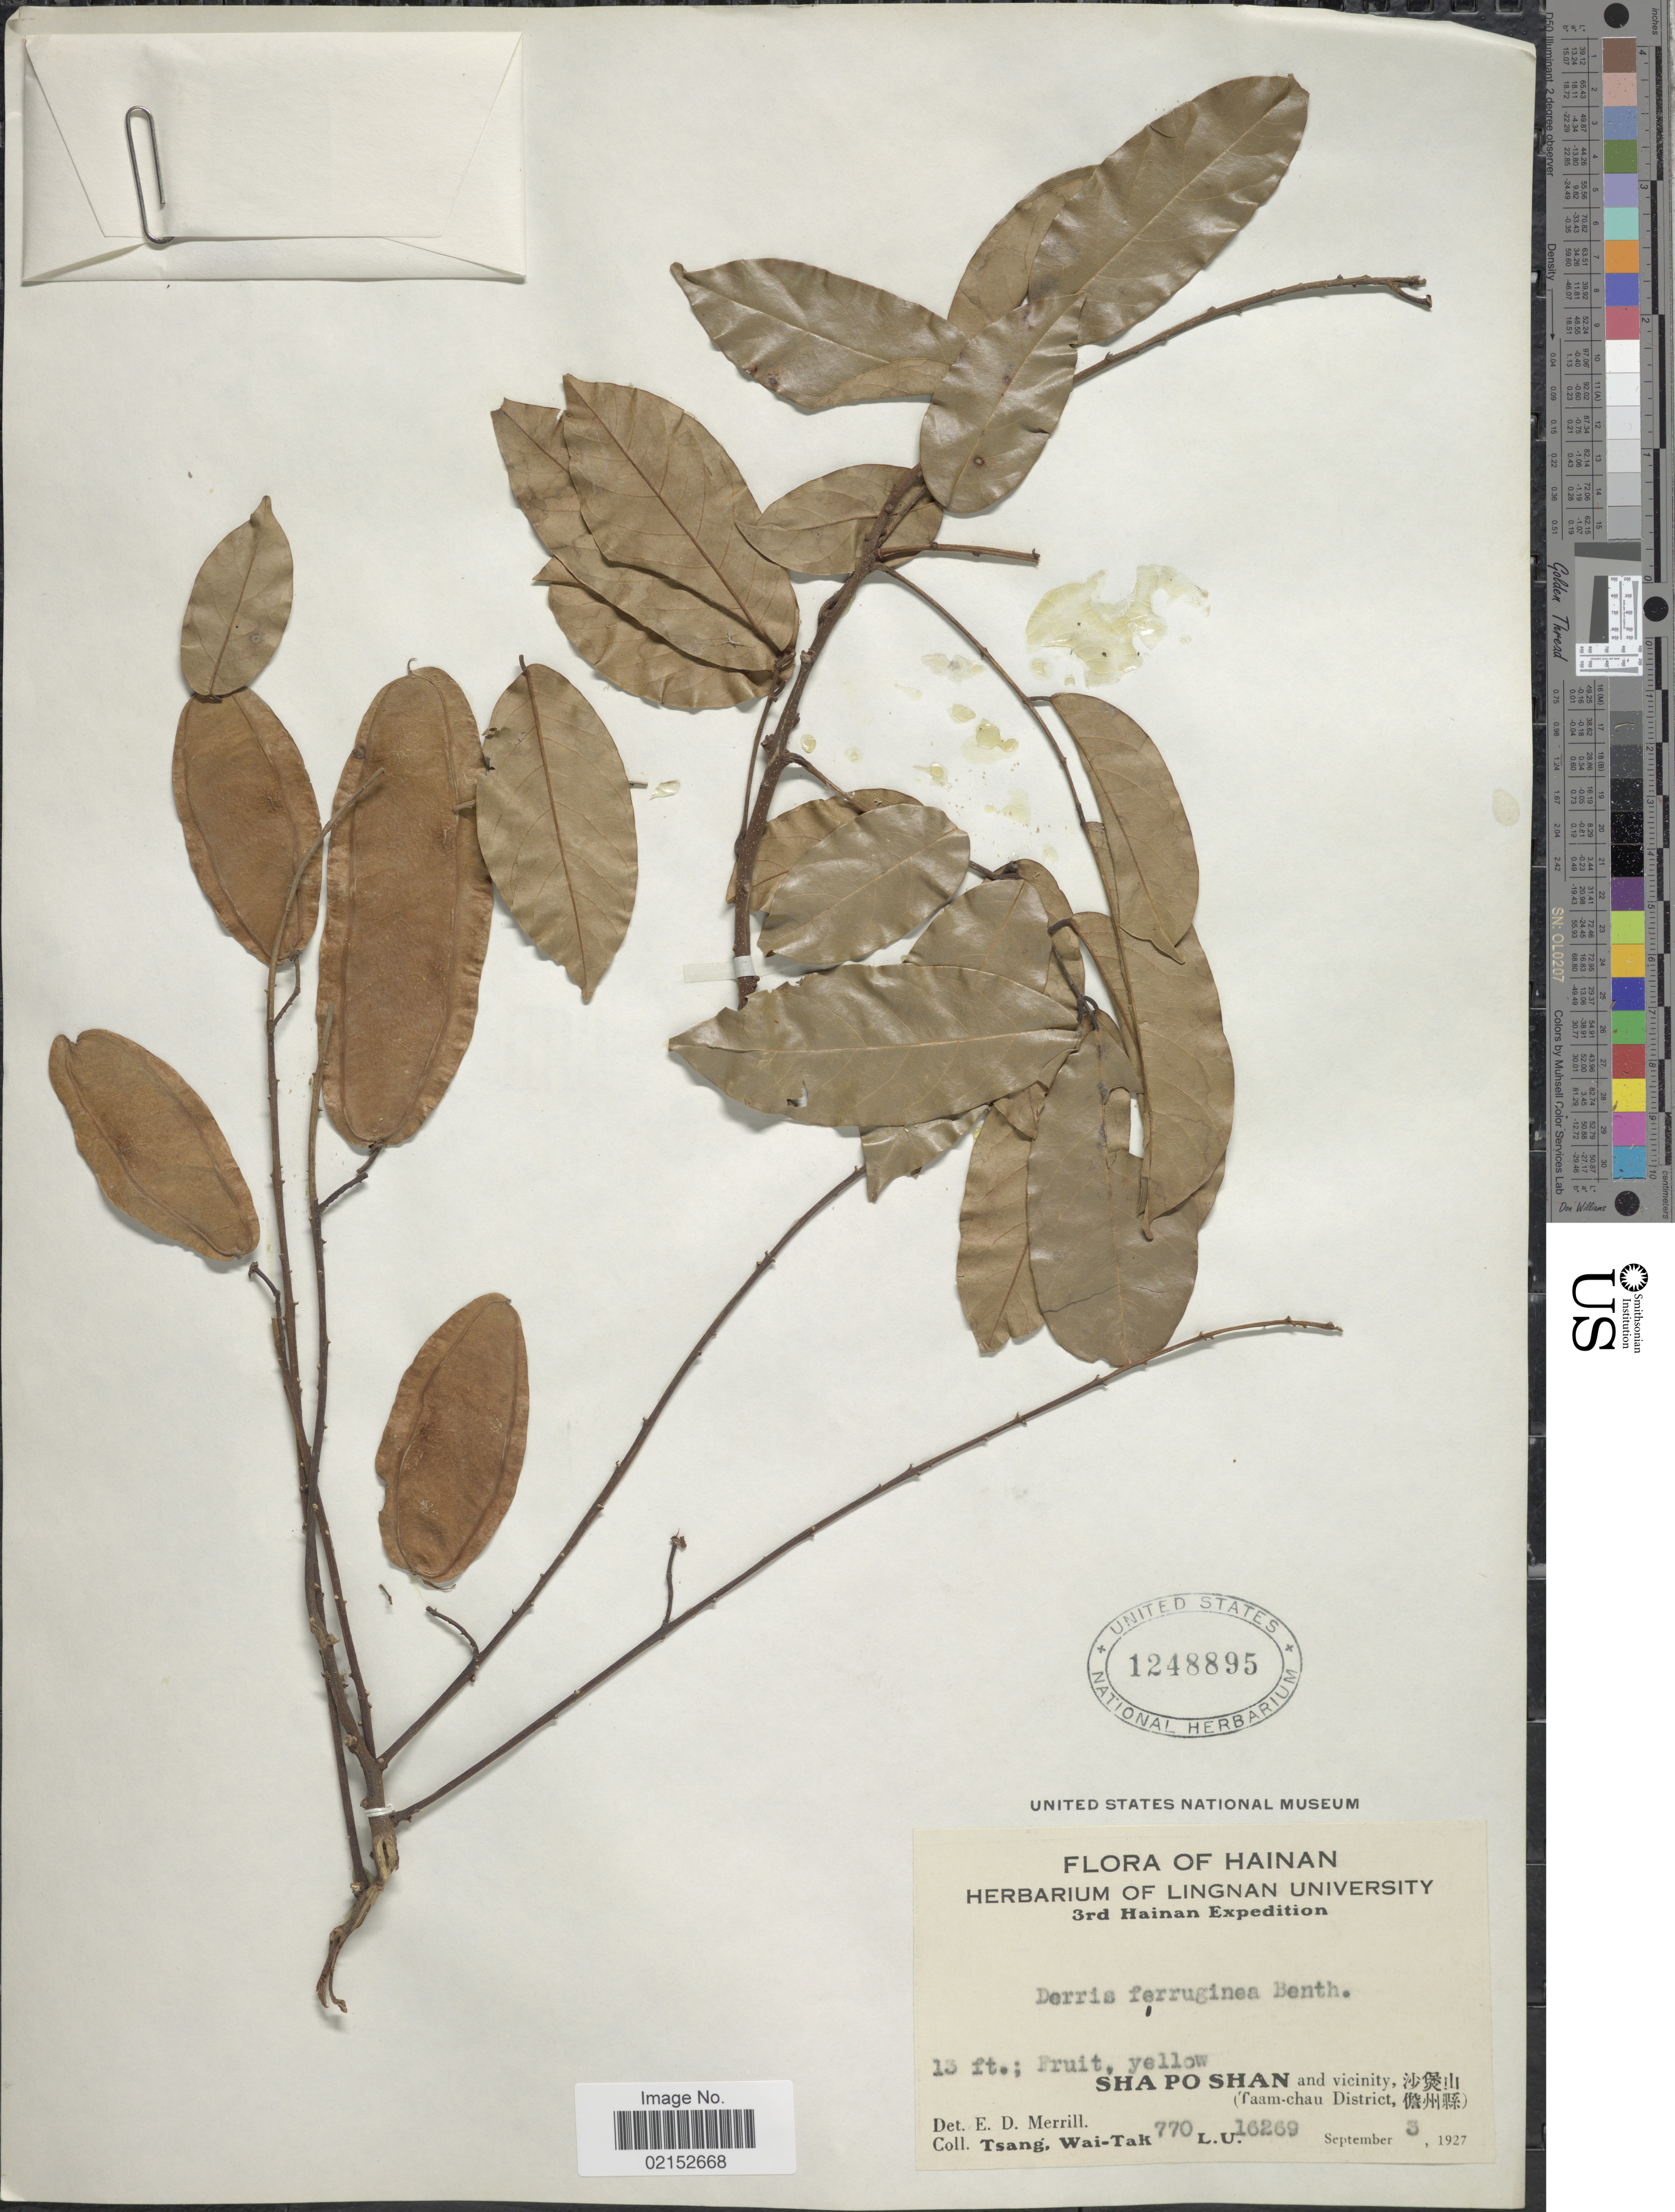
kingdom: Plantae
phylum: Tracheophyta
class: Magnoliopsida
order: Fabales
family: Fabaceae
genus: Derris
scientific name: Derris ferruginea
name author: (Roxb.) Benth.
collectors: W. T. Tsang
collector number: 770L.U.16269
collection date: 1927-09-03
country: China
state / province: Hainan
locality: Sha Po Shan and vicinity (Taam-chau District). Hainan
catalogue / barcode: US 1248895